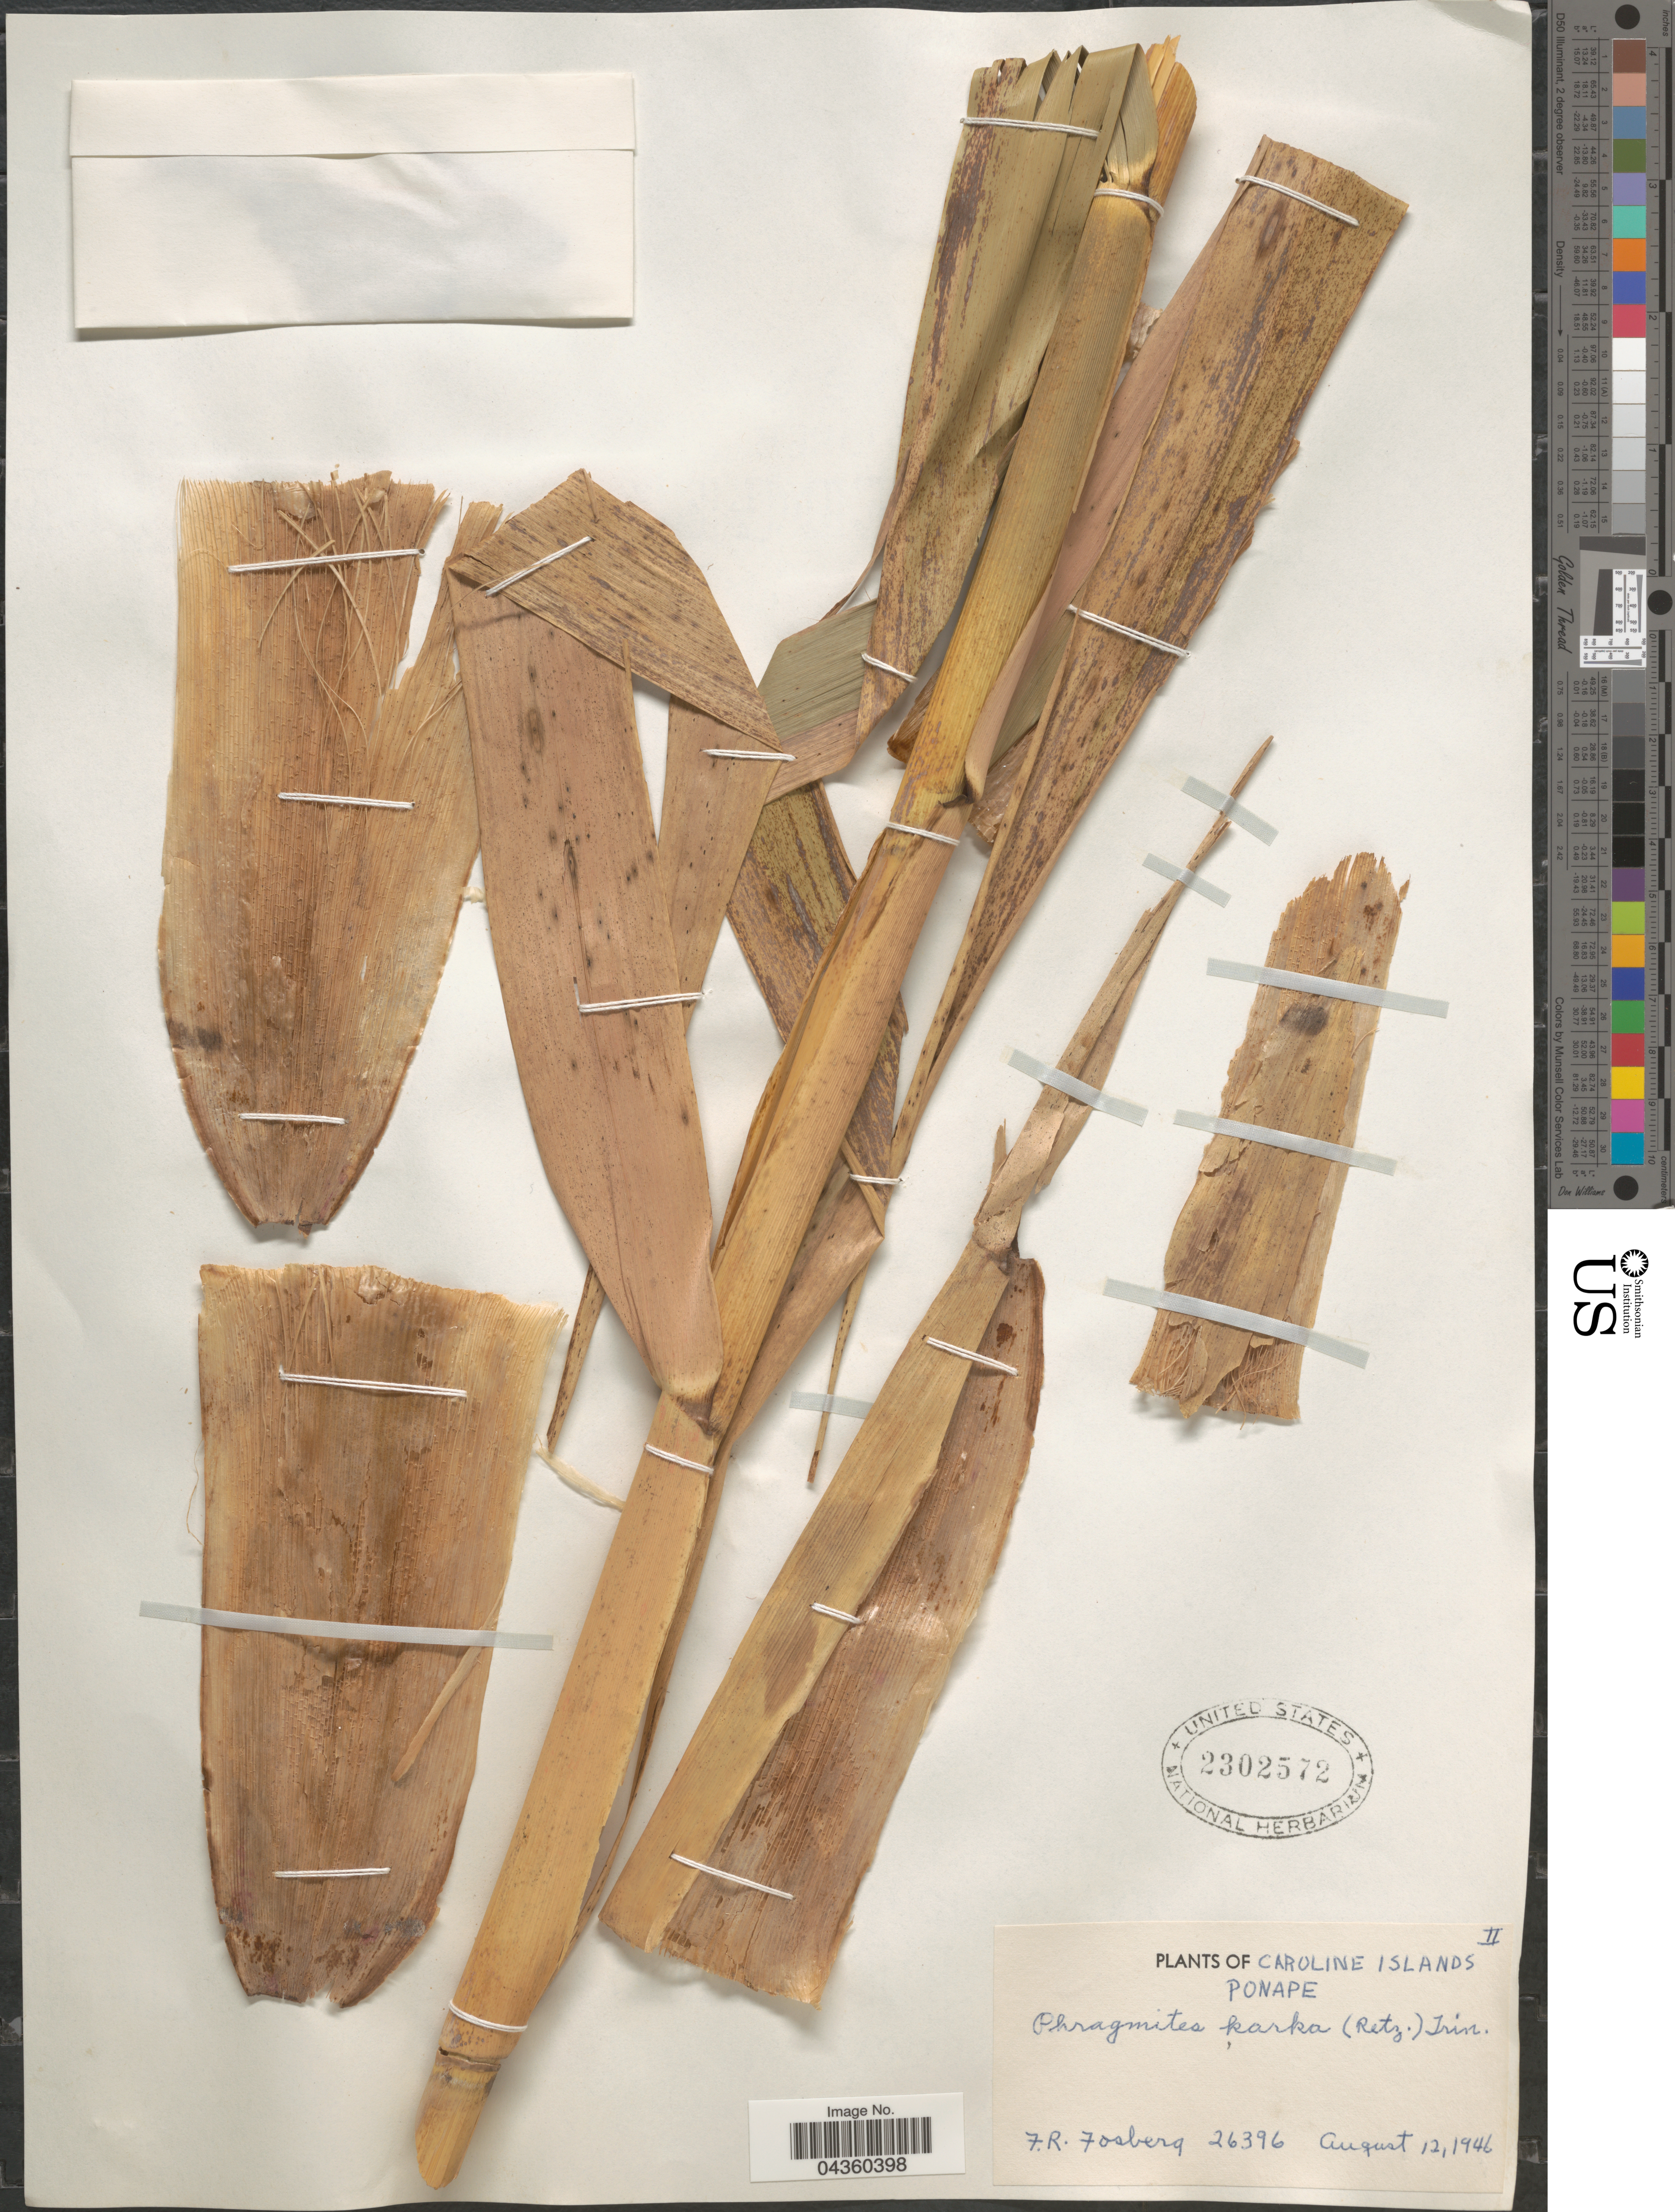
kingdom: Plantae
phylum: Tracheophyta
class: Liliopsida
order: Poales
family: Poaceae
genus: Phragmites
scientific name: Phragmites karka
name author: (Retz.) Trin. ex Steud.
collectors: F. R. Fosberg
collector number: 26396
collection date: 1946-08-12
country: Micronesia, Federated States of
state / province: Pohnpei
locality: Caroline Islands. Ponape.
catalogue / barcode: US 2302572